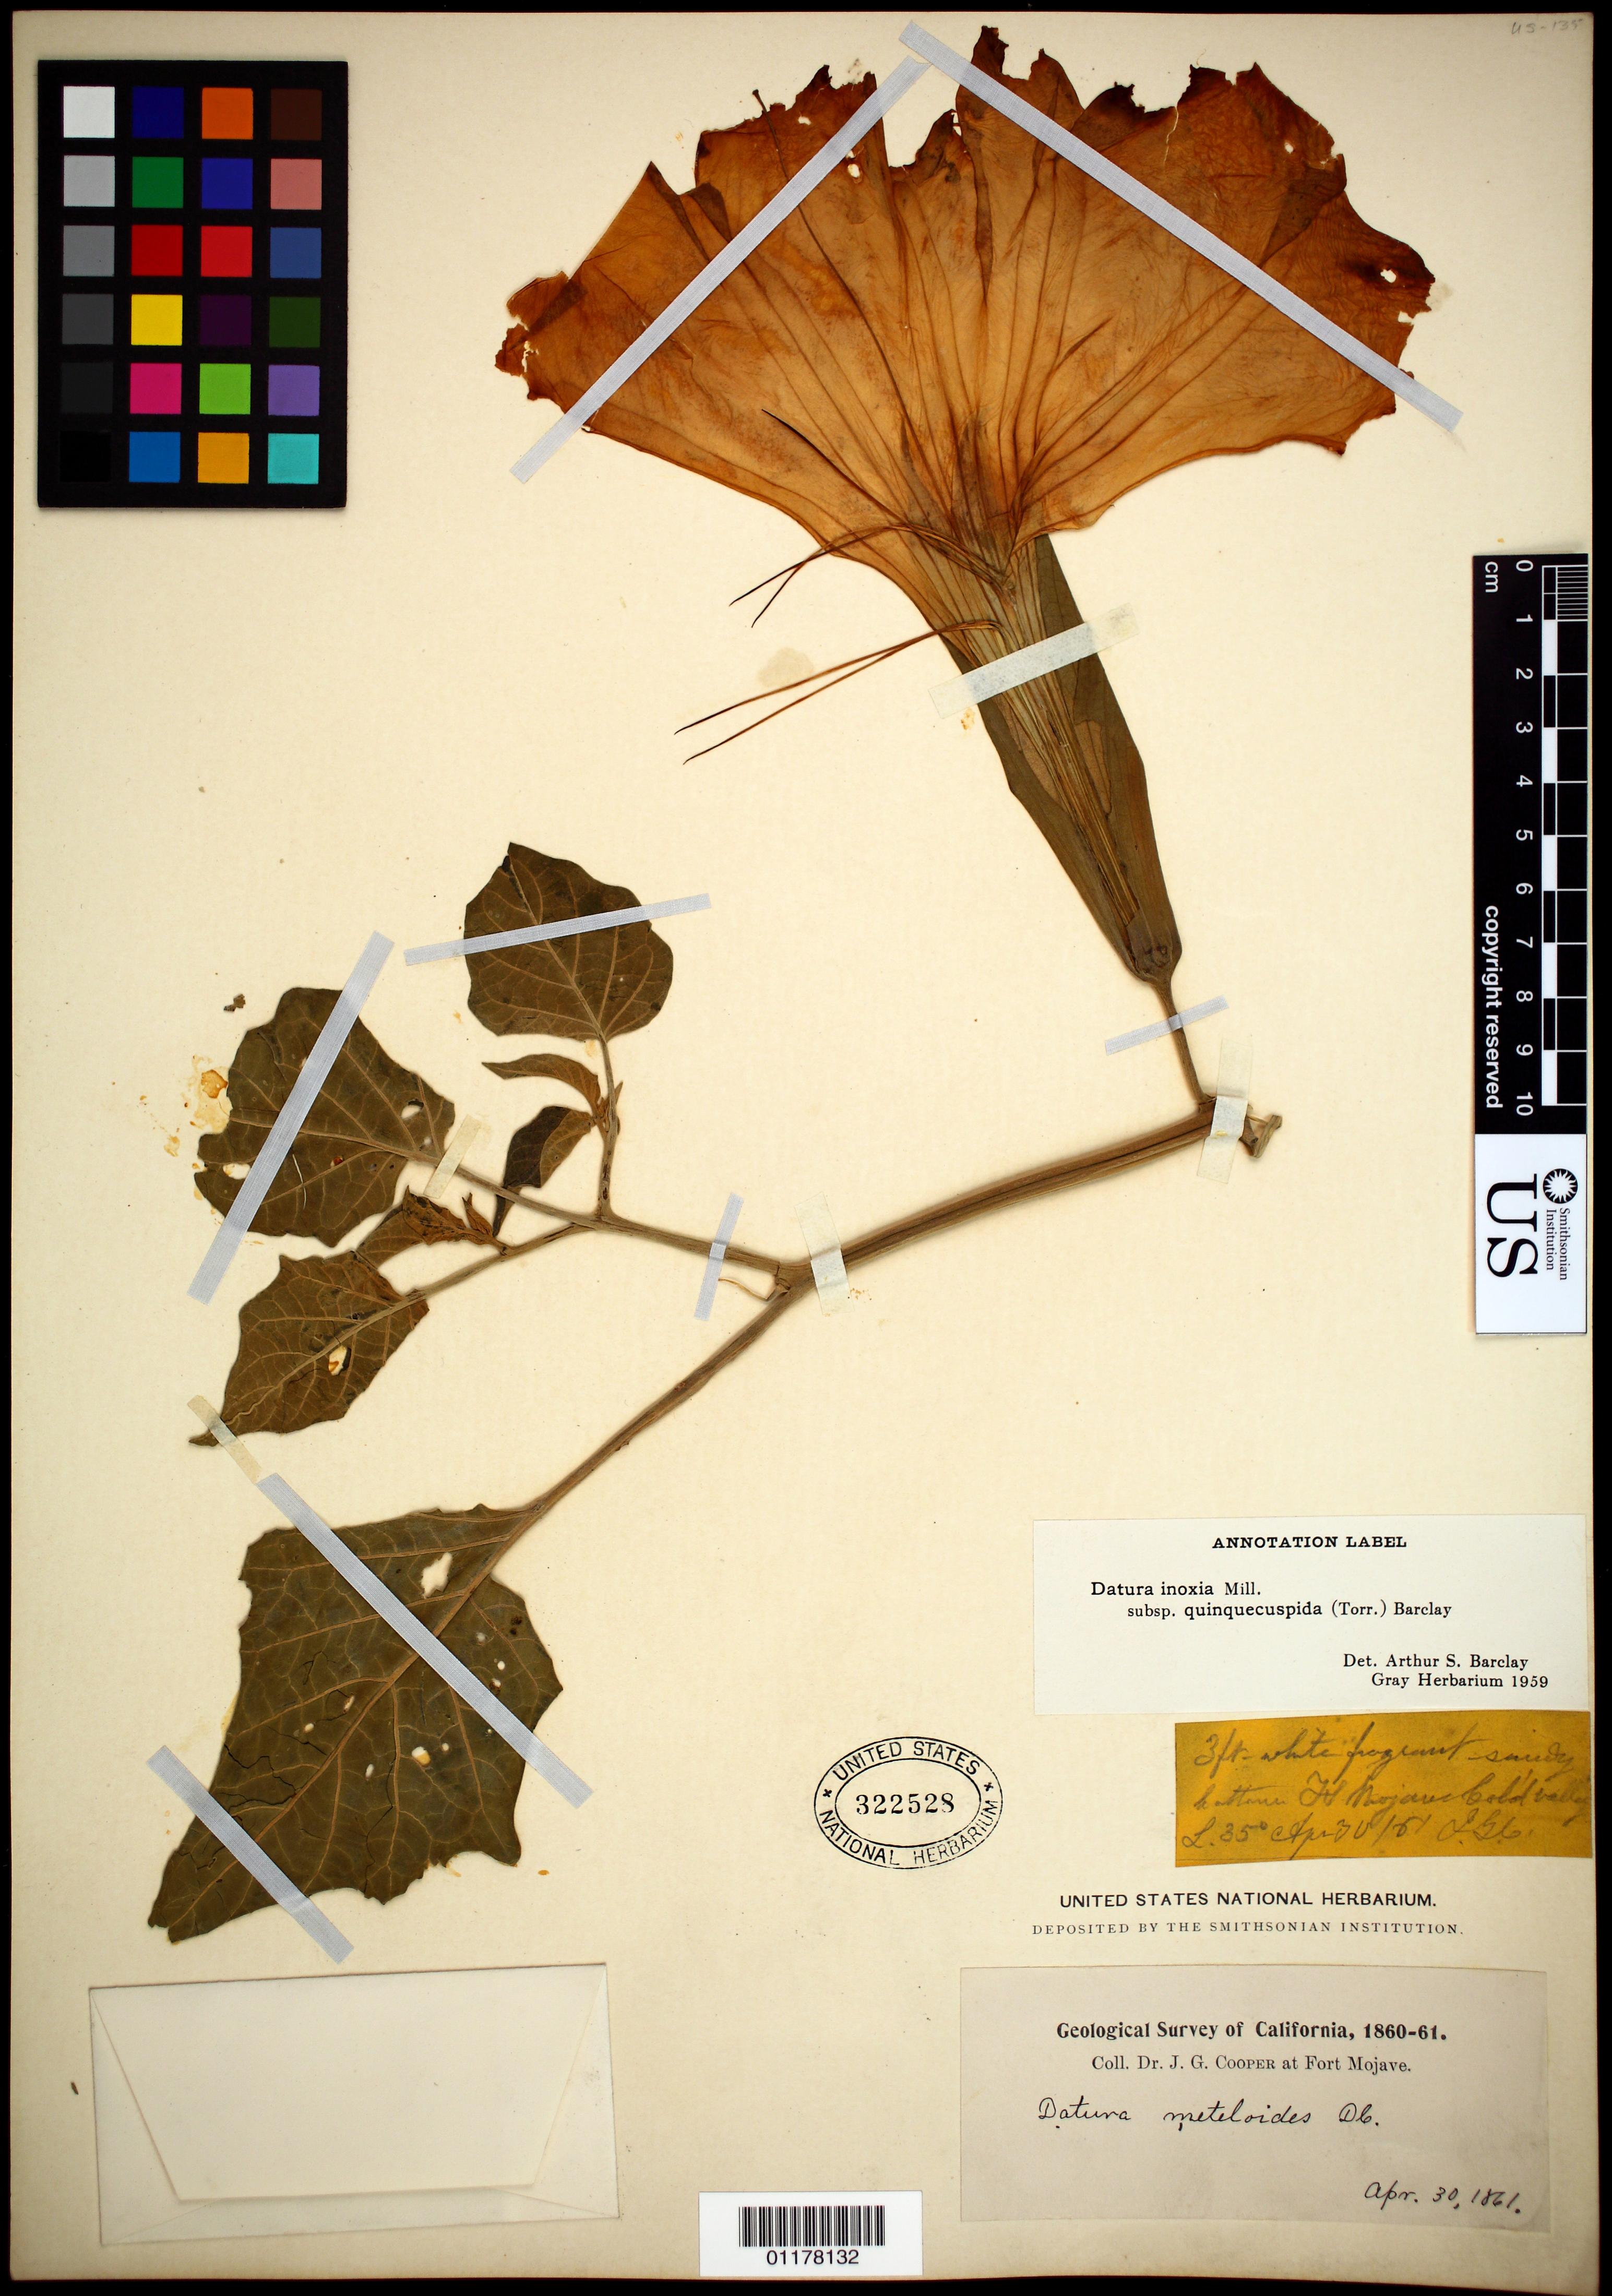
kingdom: Plantae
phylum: Tracheophyta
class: Magnoliopsida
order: Solanales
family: Solanaceae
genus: Datura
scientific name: Datura innoxia subsp. quinquecuspidata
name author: (Torr.) A.S. Barclay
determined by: Barclay, A. S., (GH), Harvard University Herbaria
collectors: J. G. Cooper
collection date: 1861-04-30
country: United States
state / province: California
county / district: San Bernardino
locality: at Fort Mojave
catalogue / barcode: US 322528